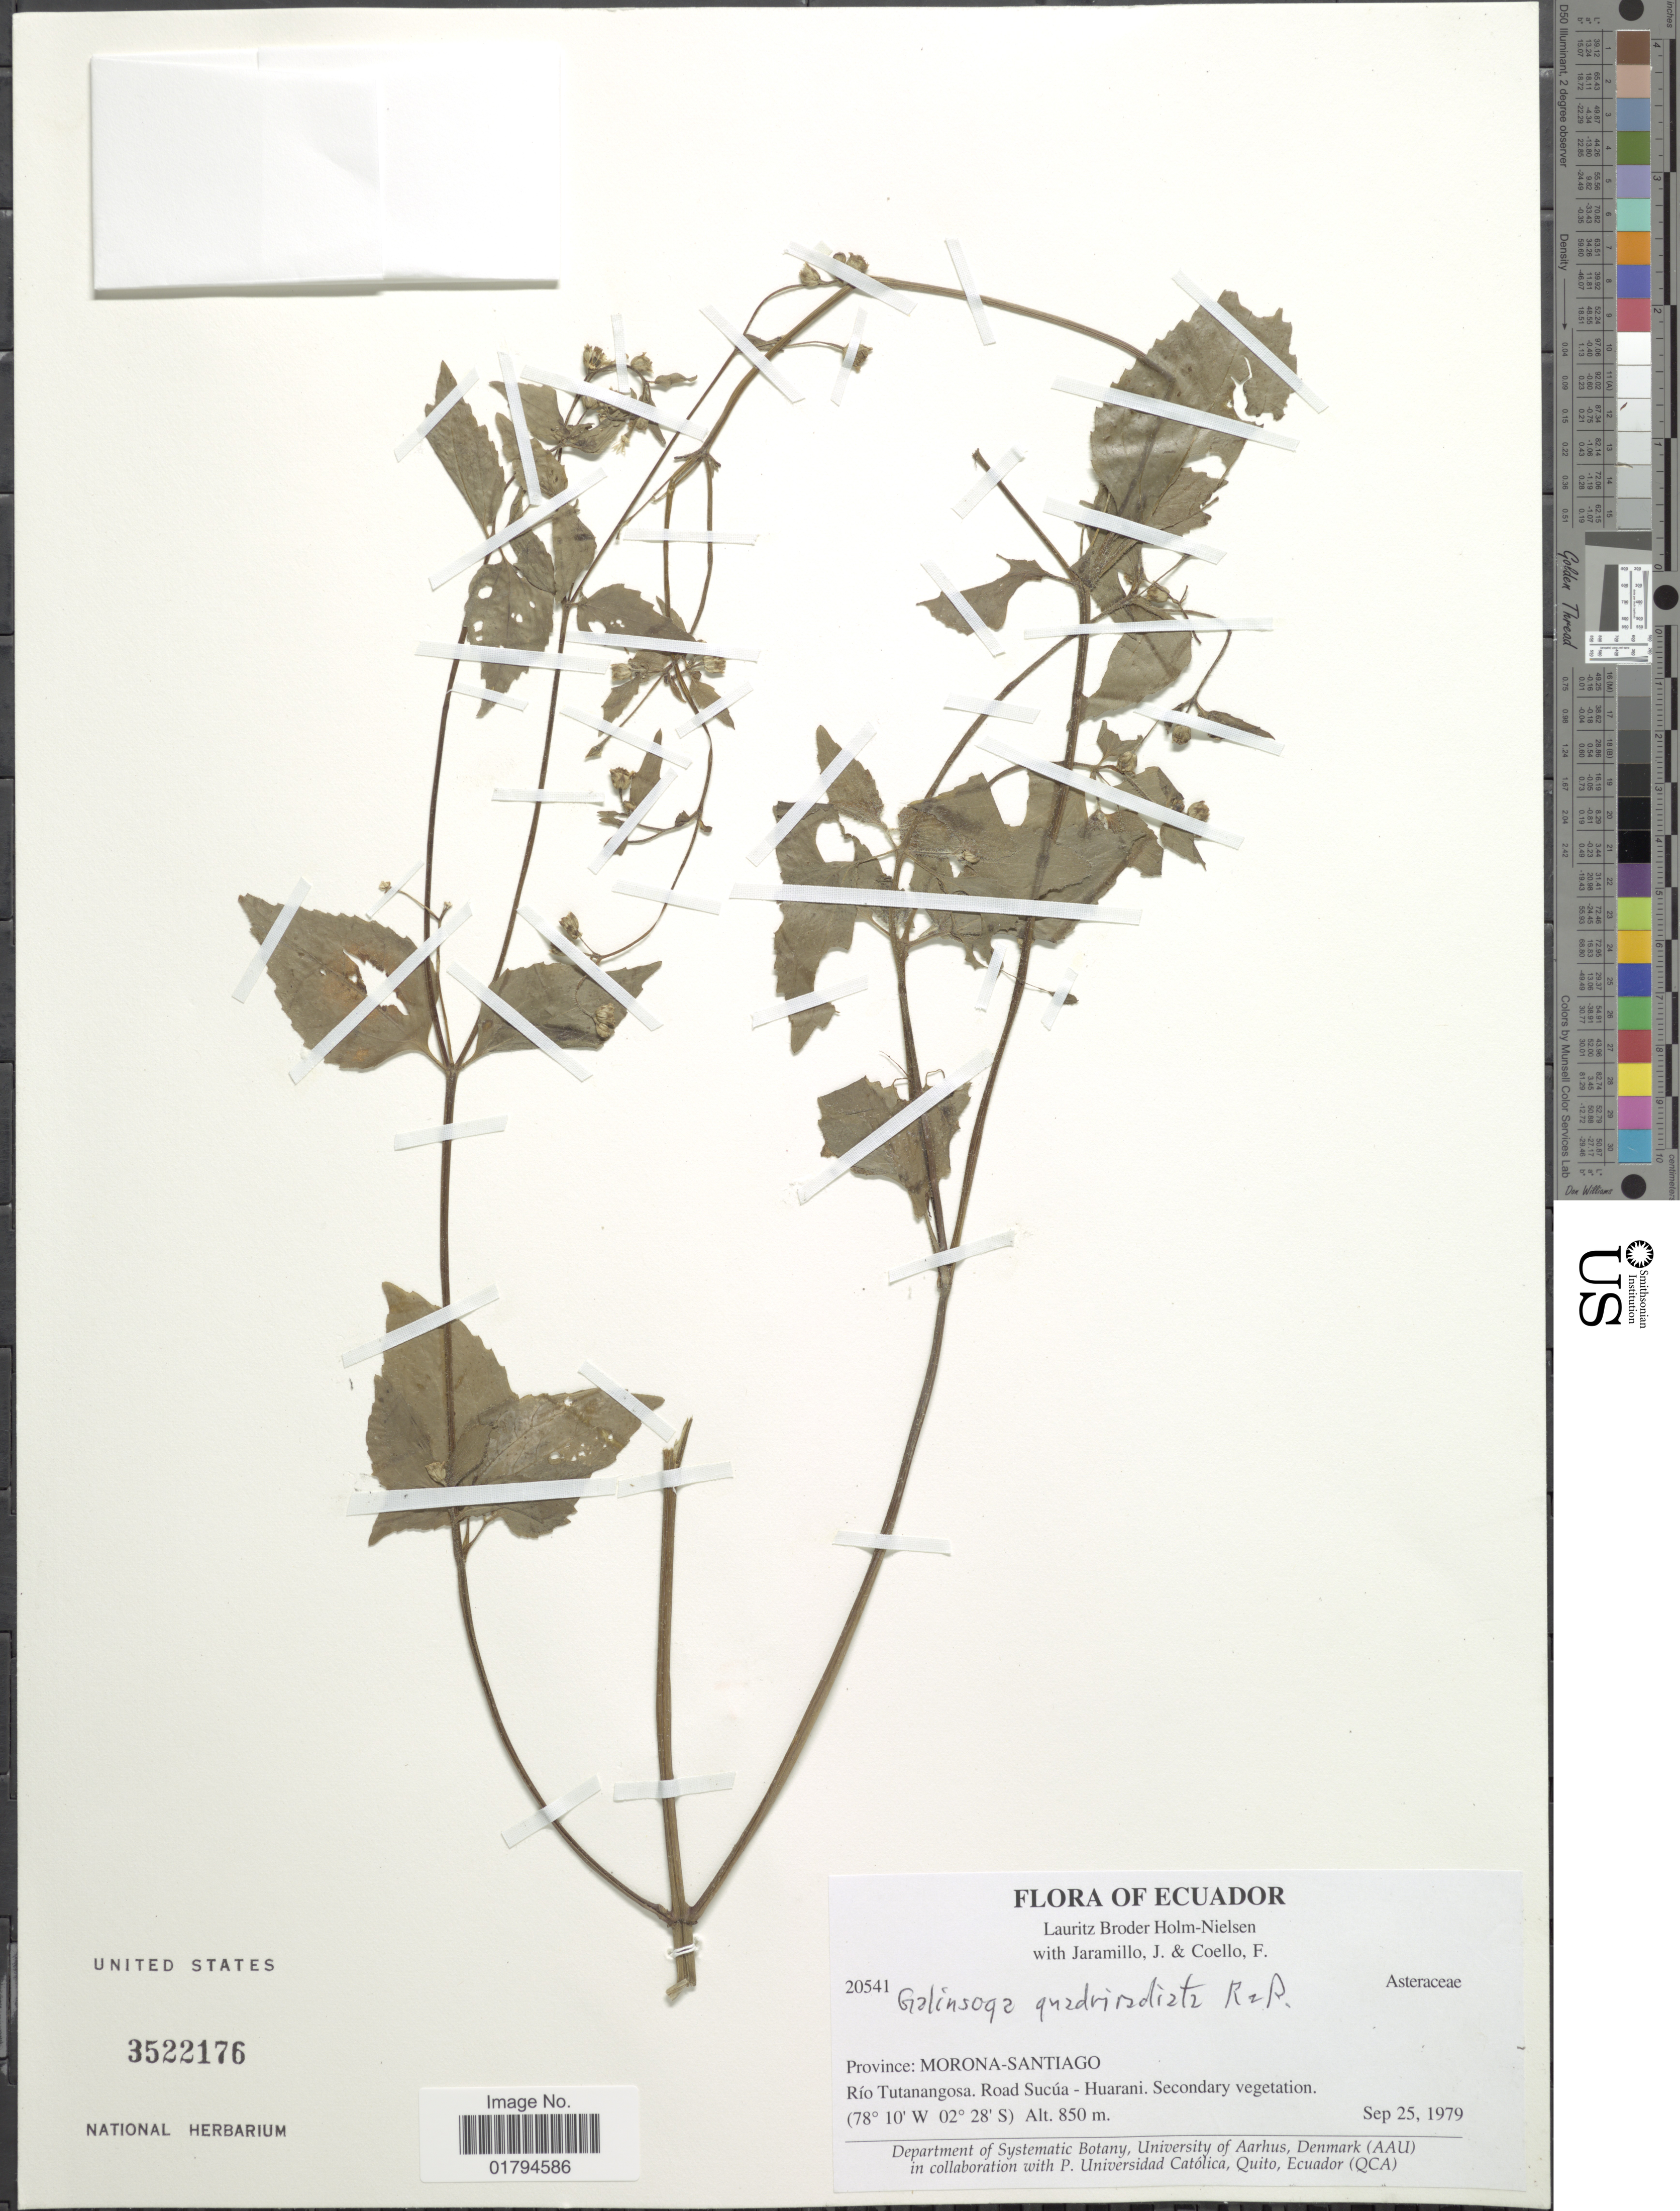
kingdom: Plantae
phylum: Tracheophyta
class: Magnoliopsida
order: Asterales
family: Asteraceae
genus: Galinsoga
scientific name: Galinsoga quadriradiata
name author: Ruiz & Pav.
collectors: L. B. Holm-Nielsen, J. Jaramillo & F. Coello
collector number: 20541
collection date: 1979-09-25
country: Ecuador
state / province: Morona-Santiago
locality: Rio Tutanangosa. Road Sucua-Huarani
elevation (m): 850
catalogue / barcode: US 3522176